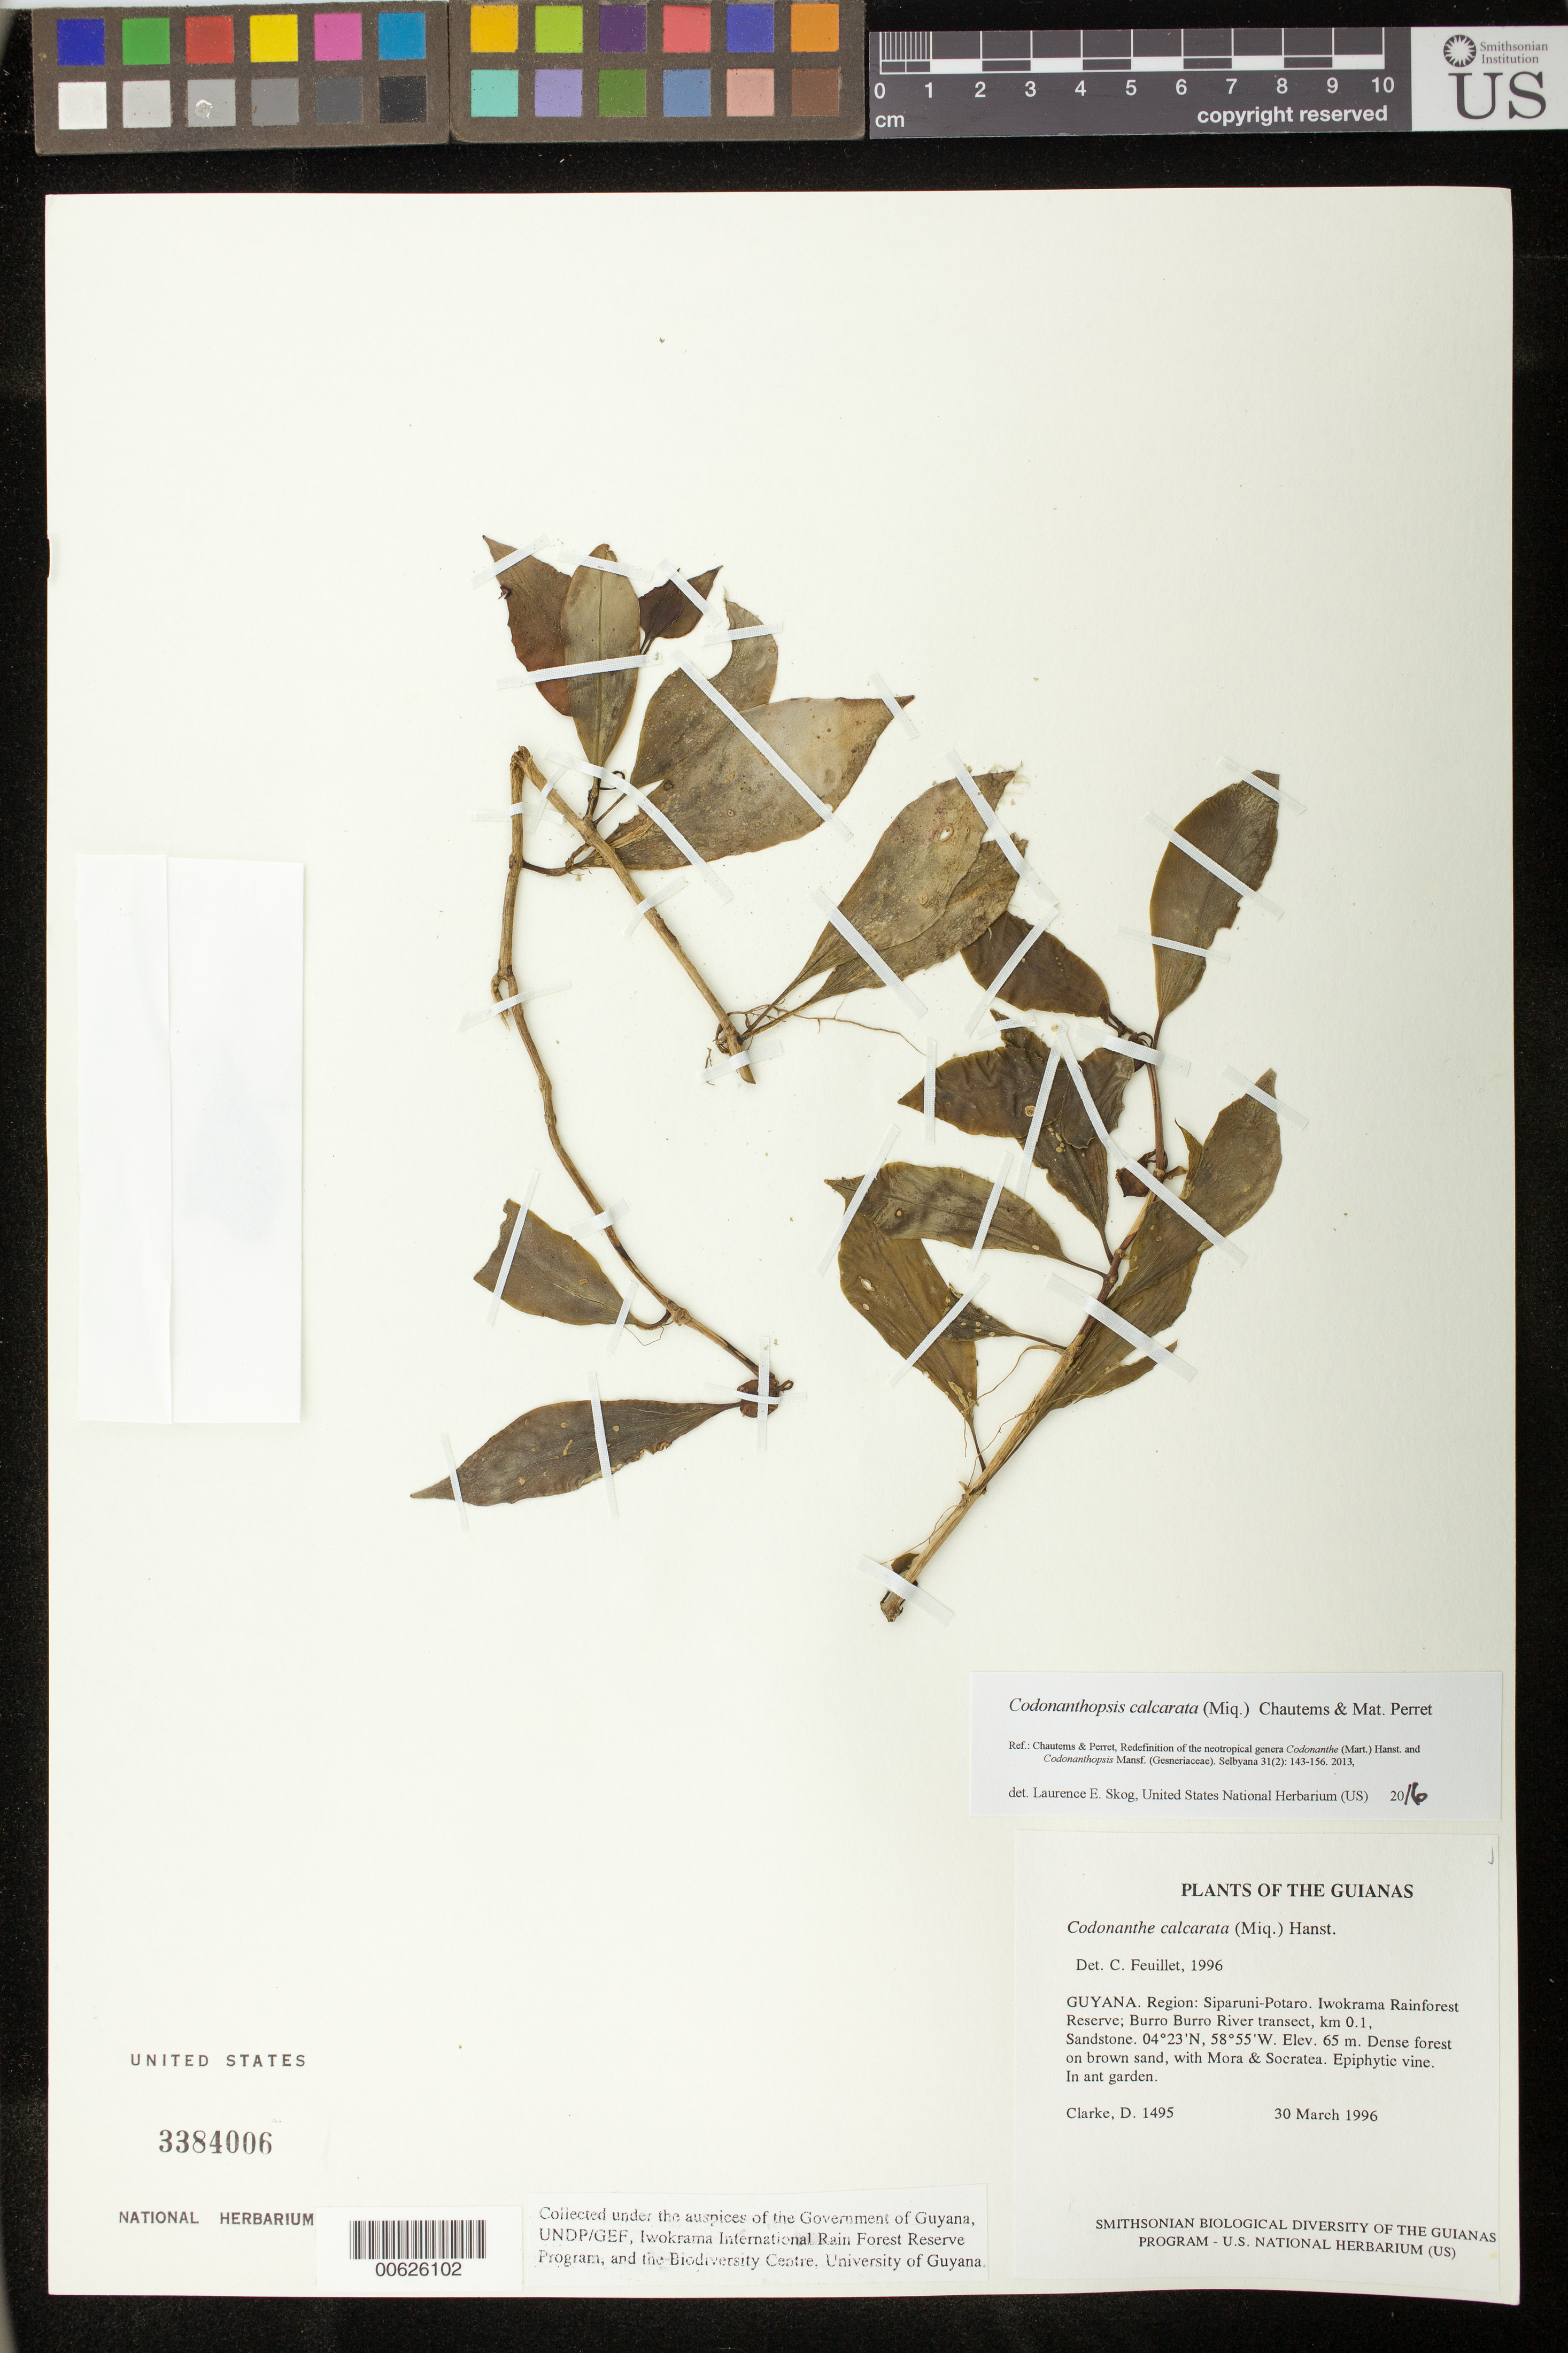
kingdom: Plantae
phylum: Tracheophyta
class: Magnoliopsida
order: Lamiales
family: Gesneriaceae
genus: Codonanthopsis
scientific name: Codonanthopsis calcarata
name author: (Miq.) Chautems & Mat.Perret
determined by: Skog, Laurence E.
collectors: H. D. Clarke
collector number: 1495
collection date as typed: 30 Mar 1996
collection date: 1996-03-30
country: Guyana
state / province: Potaro-Siparuni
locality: Iwokrama Rainforest Reserve; Burro Burro River transect, km 0.1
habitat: Sandstone; dense forest on brown sand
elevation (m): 65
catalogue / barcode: US 3384006